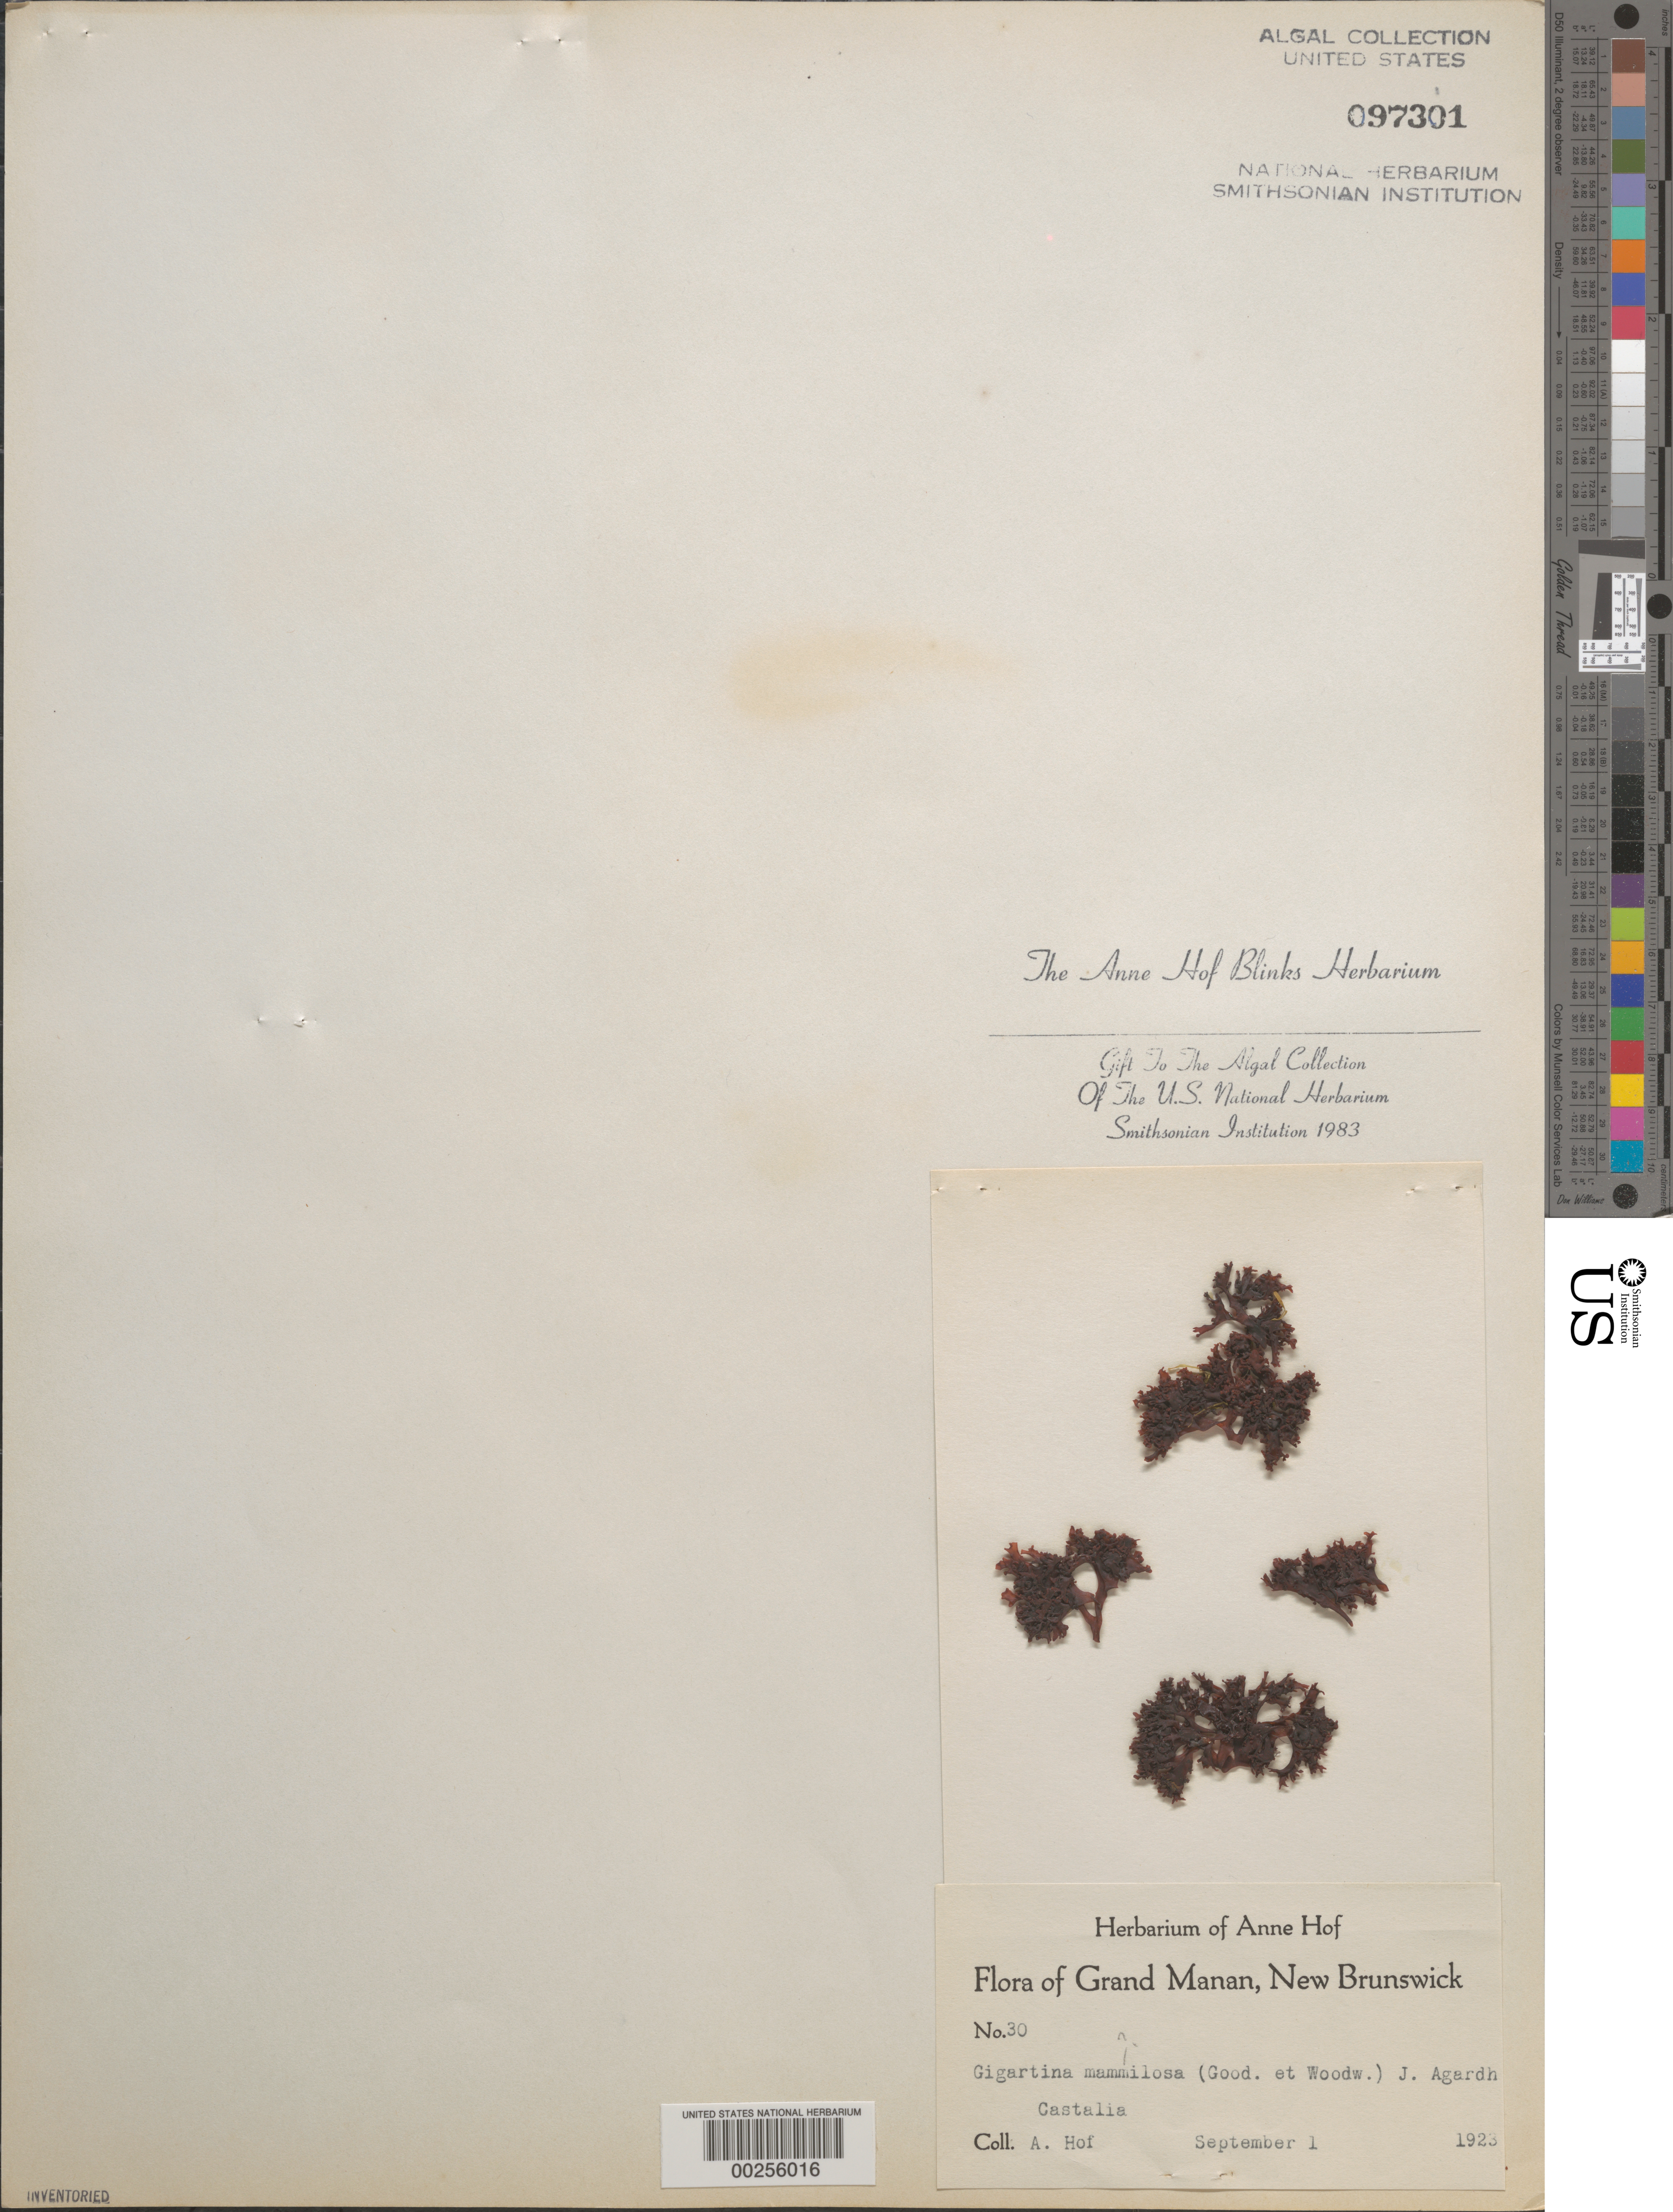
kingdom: Plantae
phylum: Rhodophyta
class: Florideophyceae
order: Gigartinales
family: Phyllophoraceae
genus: Mastocarpus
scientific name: Mastocarpus stellatus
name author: (Stackh.) Guiry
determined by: Algae name updating Project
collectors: A. Blinks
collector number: AHB 30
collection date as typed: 01 Sep 1923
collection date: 1923-09-01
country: Canada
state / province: New Brunswick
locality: Grand manan, castalia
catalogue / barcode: US 97301